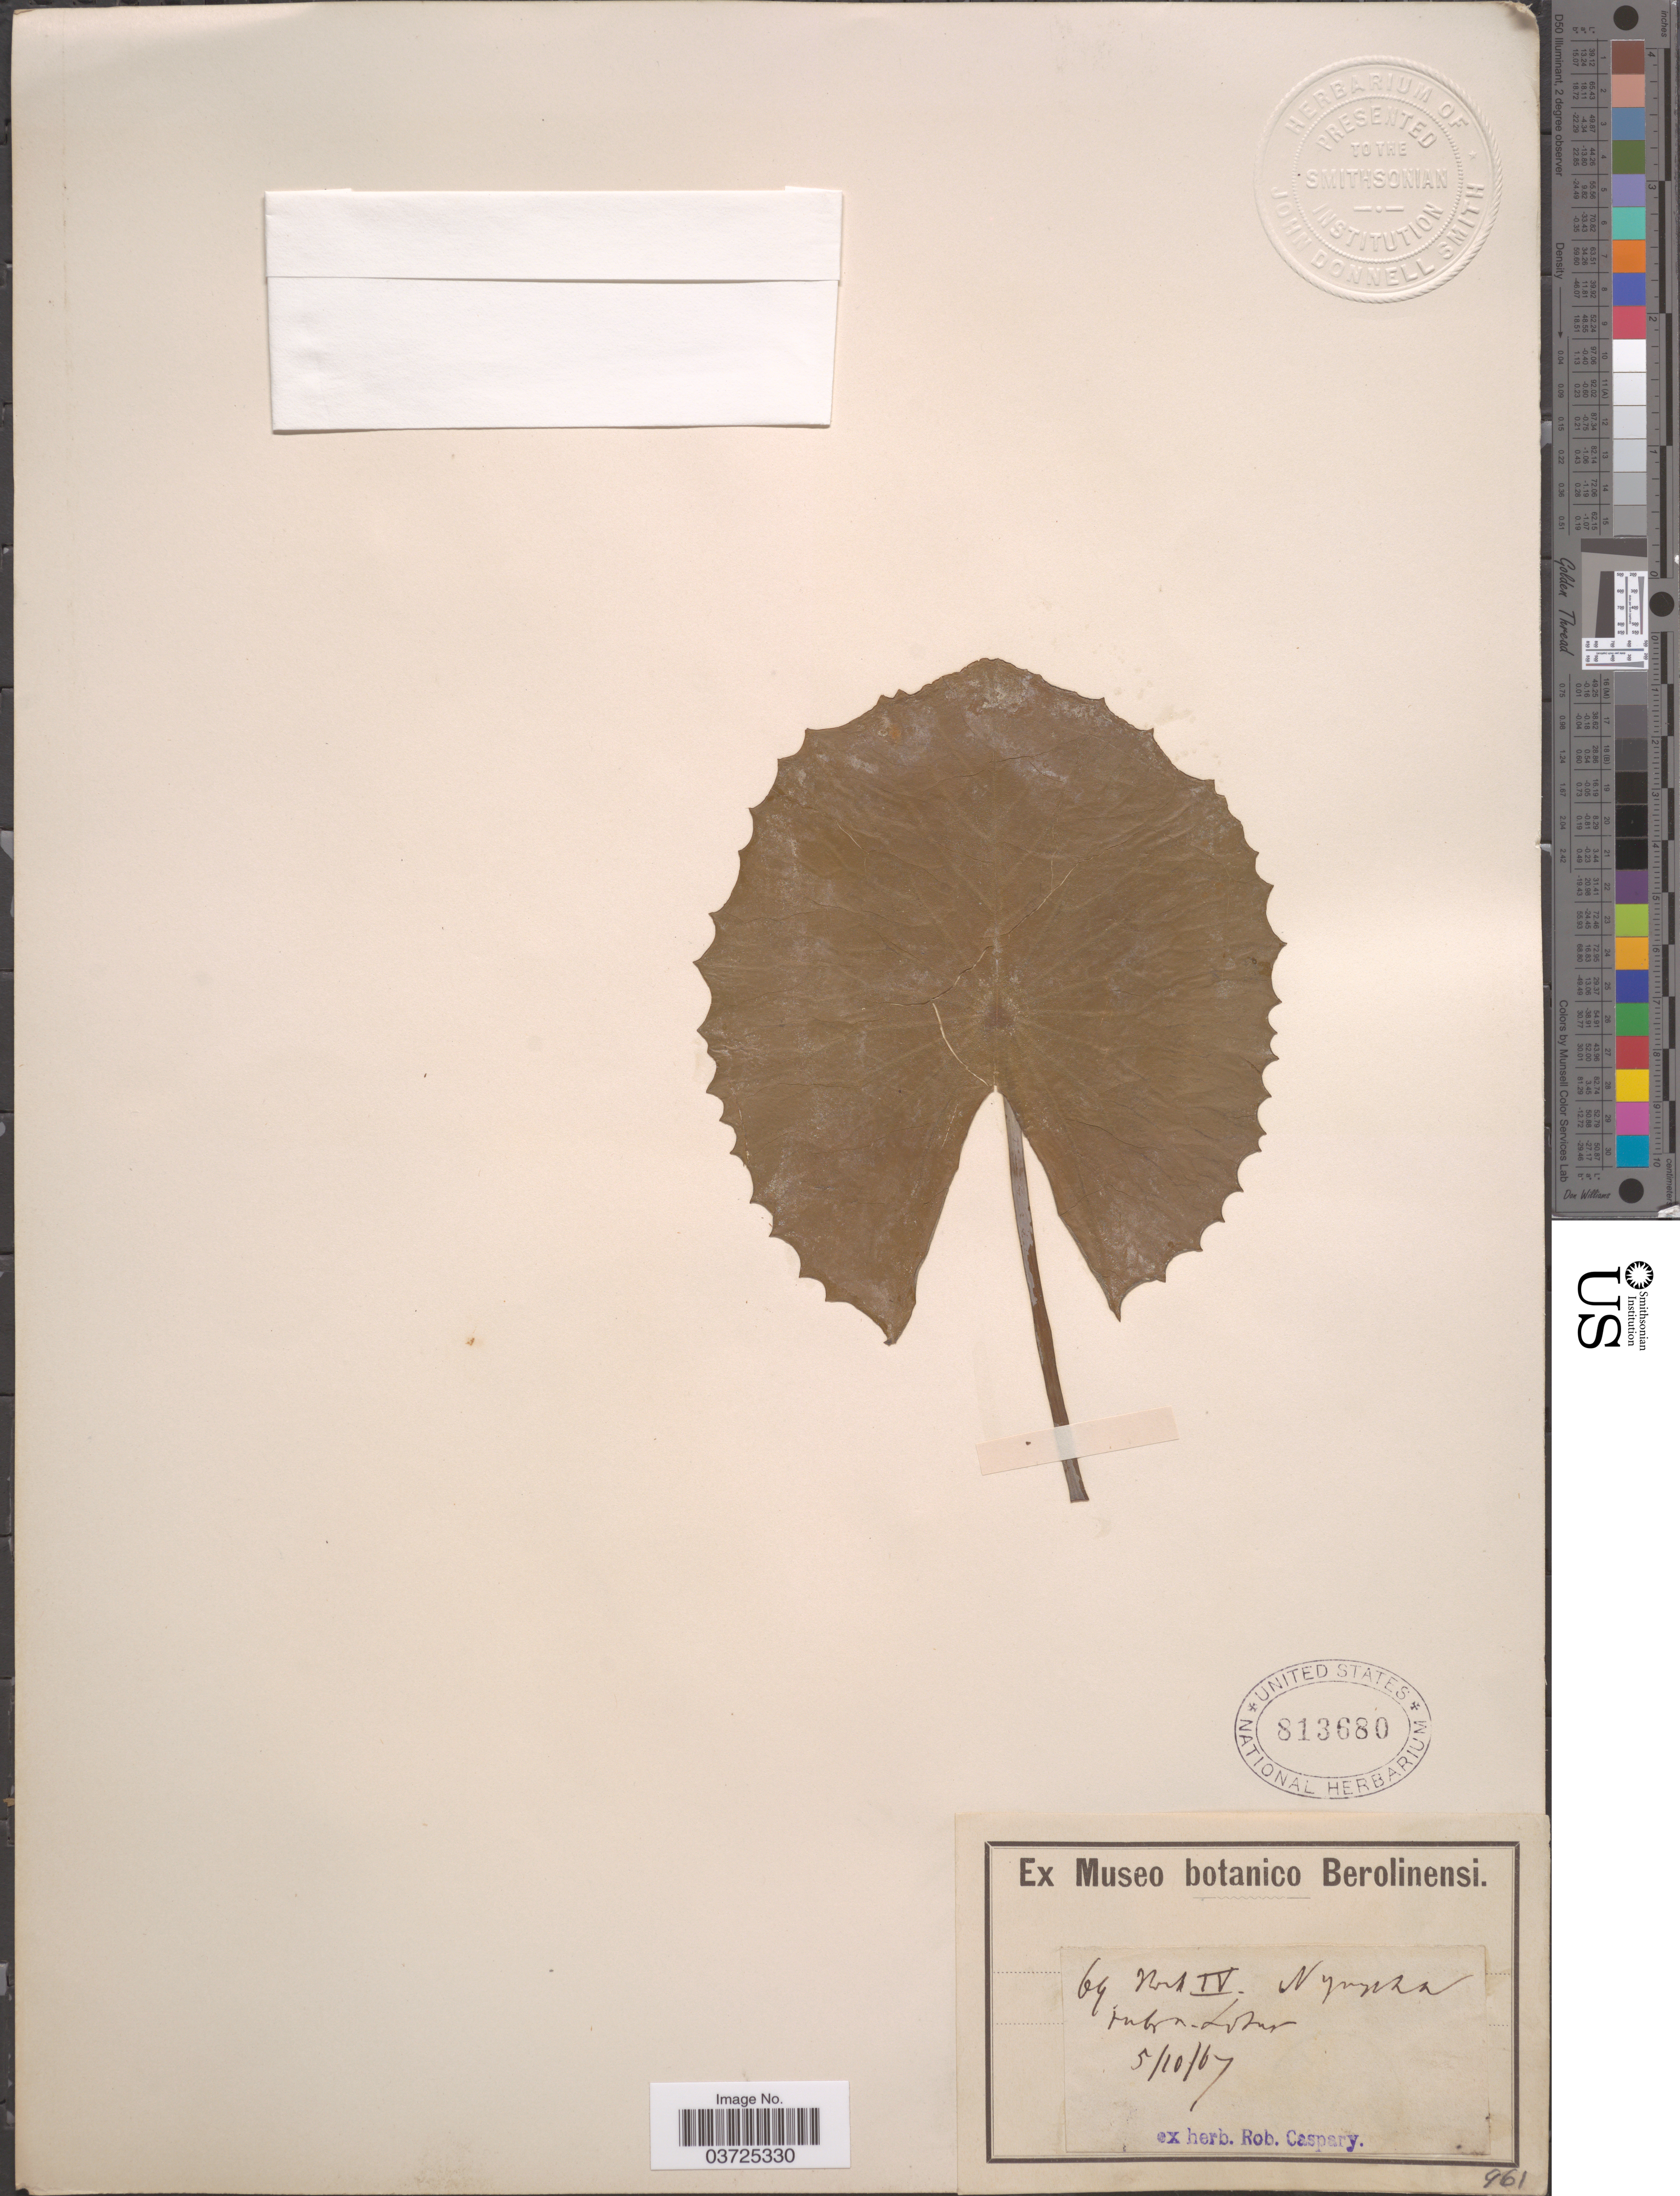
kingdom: Plantae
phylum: Tracheophyta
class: Magnoliopsida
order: Nymphaeales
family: Nymphaeaceae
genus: Nymphaea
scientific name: Nymphaea rubra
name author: Roxb.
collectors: ex herb. Rob. Caspary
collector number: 69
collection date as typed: Transcribed d/m/y: 5/10/67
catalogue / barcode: US 813680